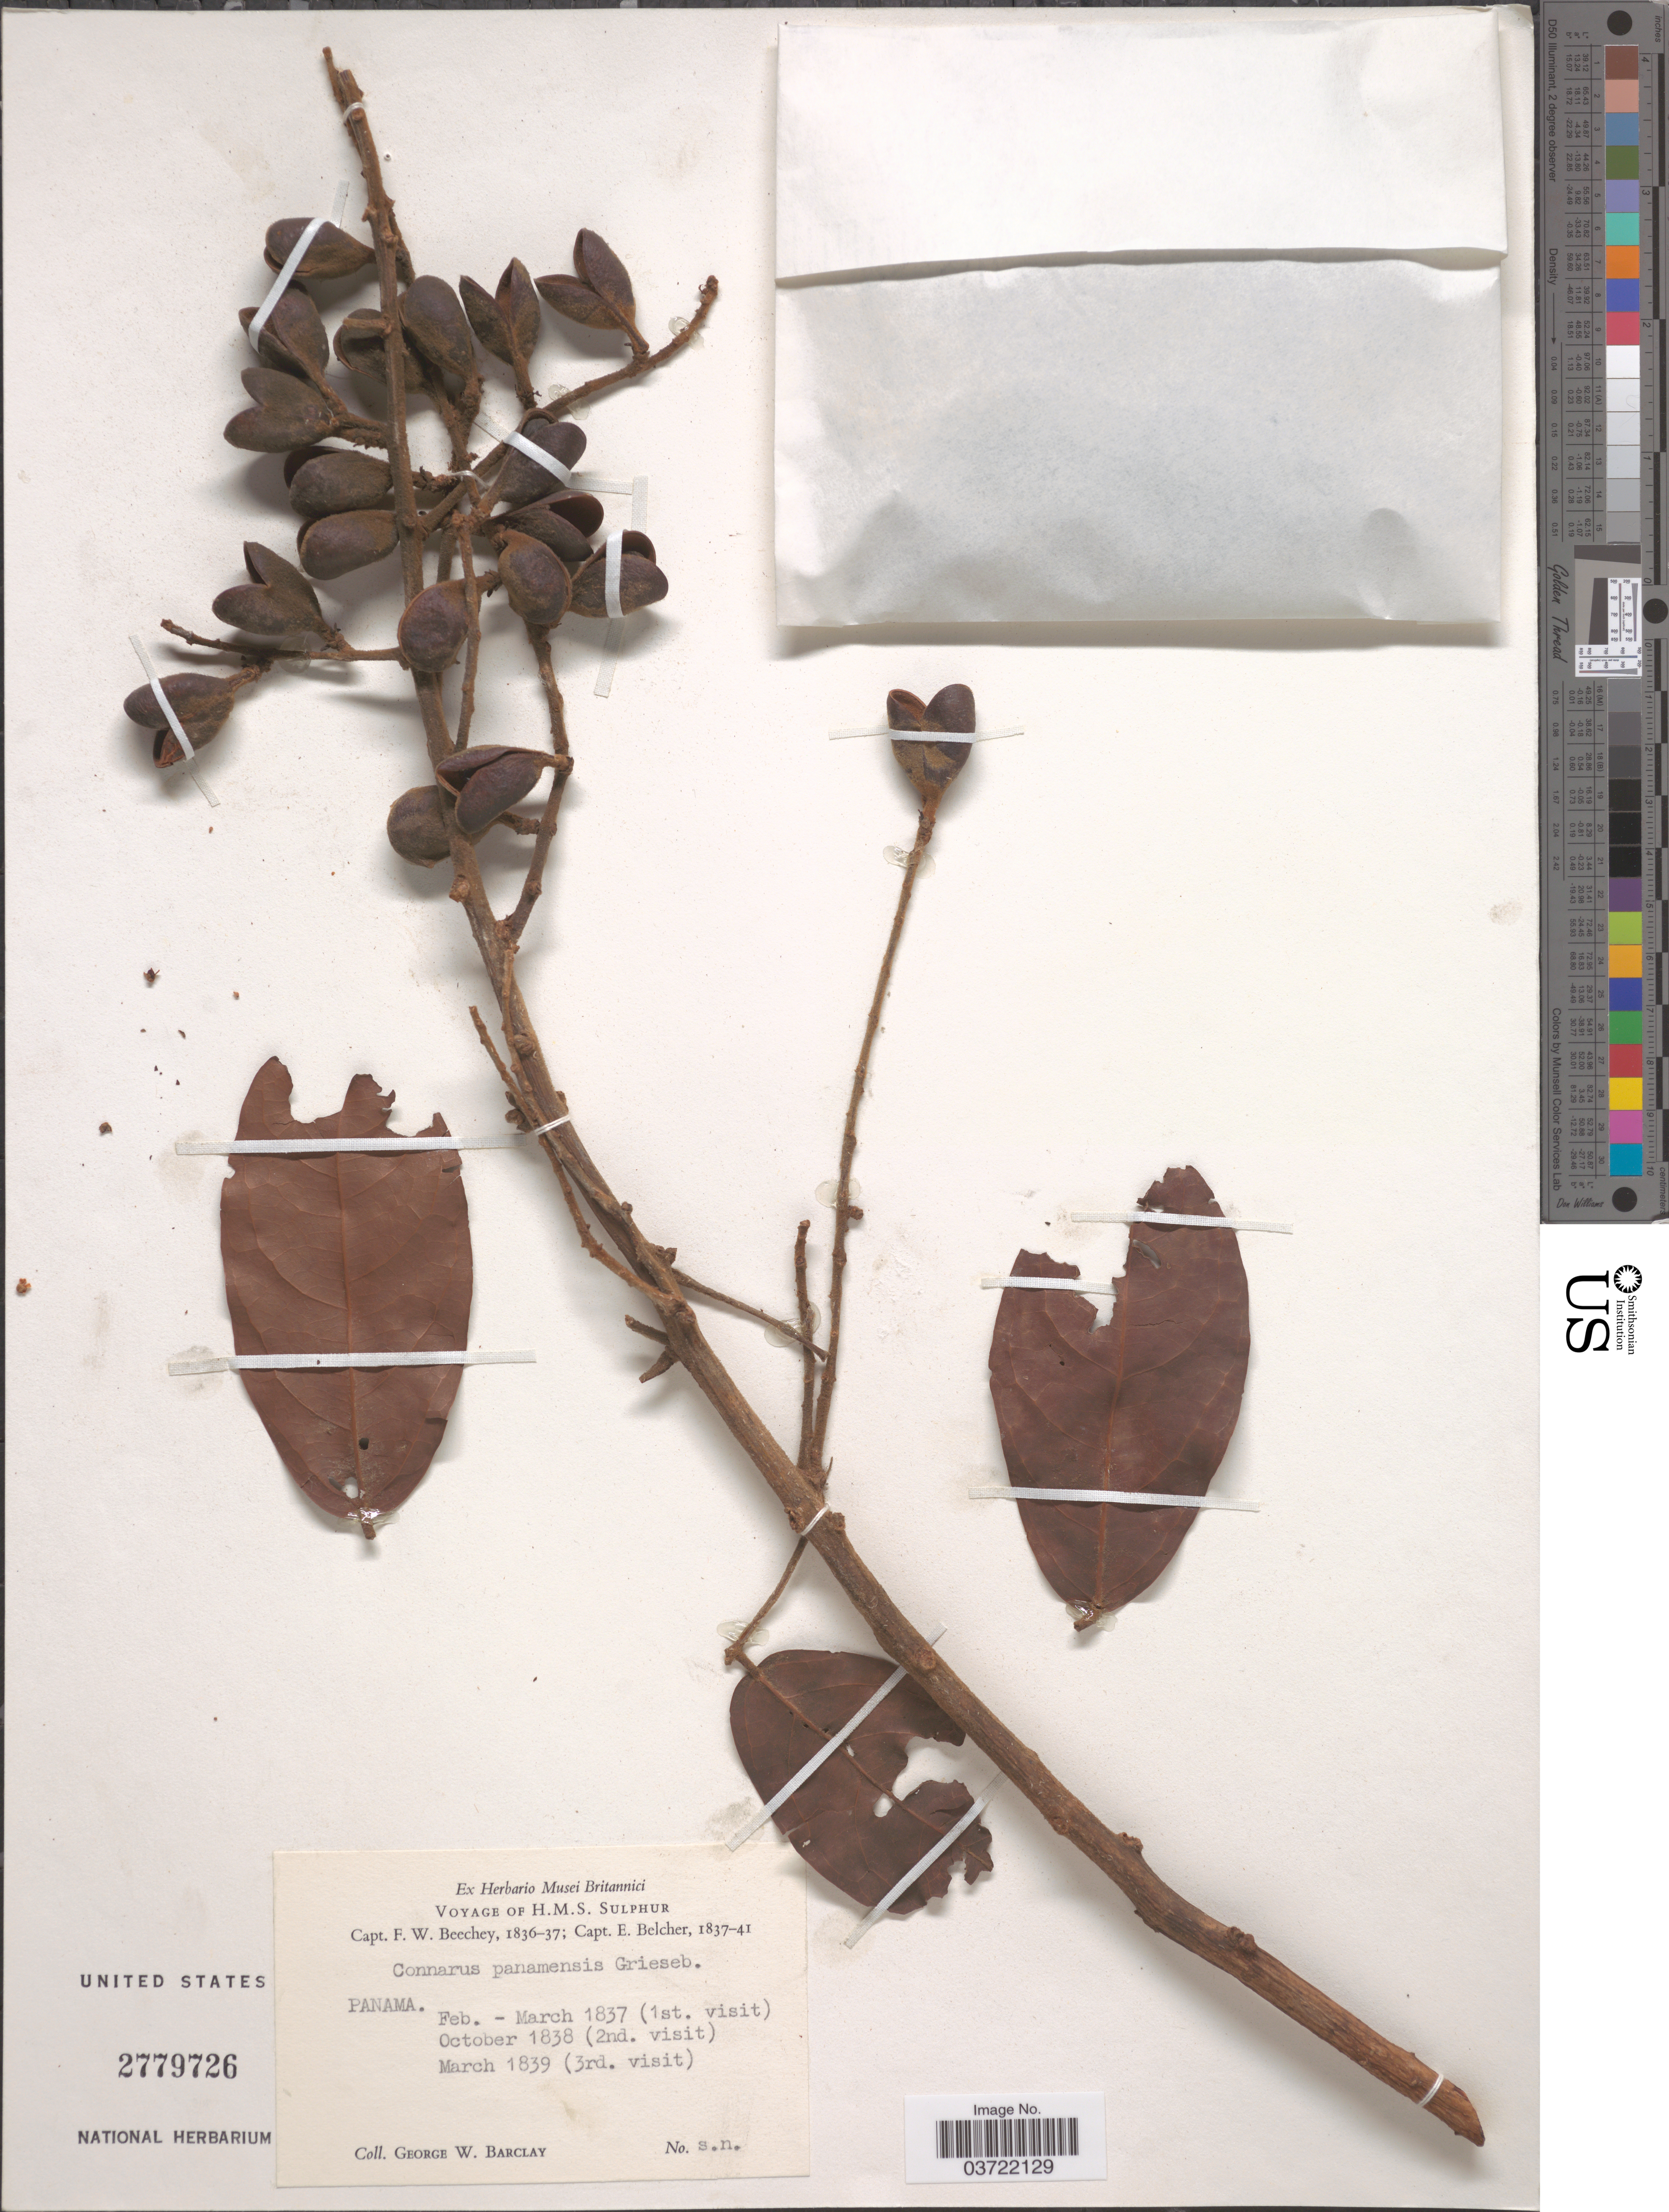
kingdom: Plantae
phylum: Tracheophyta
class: Magnoliopsida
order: Oxalidales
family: Connaraceae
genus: Connarus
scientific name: Connarus palawanensis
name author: Elmer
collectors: G. W. Barclay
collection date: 1837-02/1839-03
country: Panama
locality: Voyage of H.M.S. Sulphur. [unsure placement]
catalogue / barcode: US 2779726